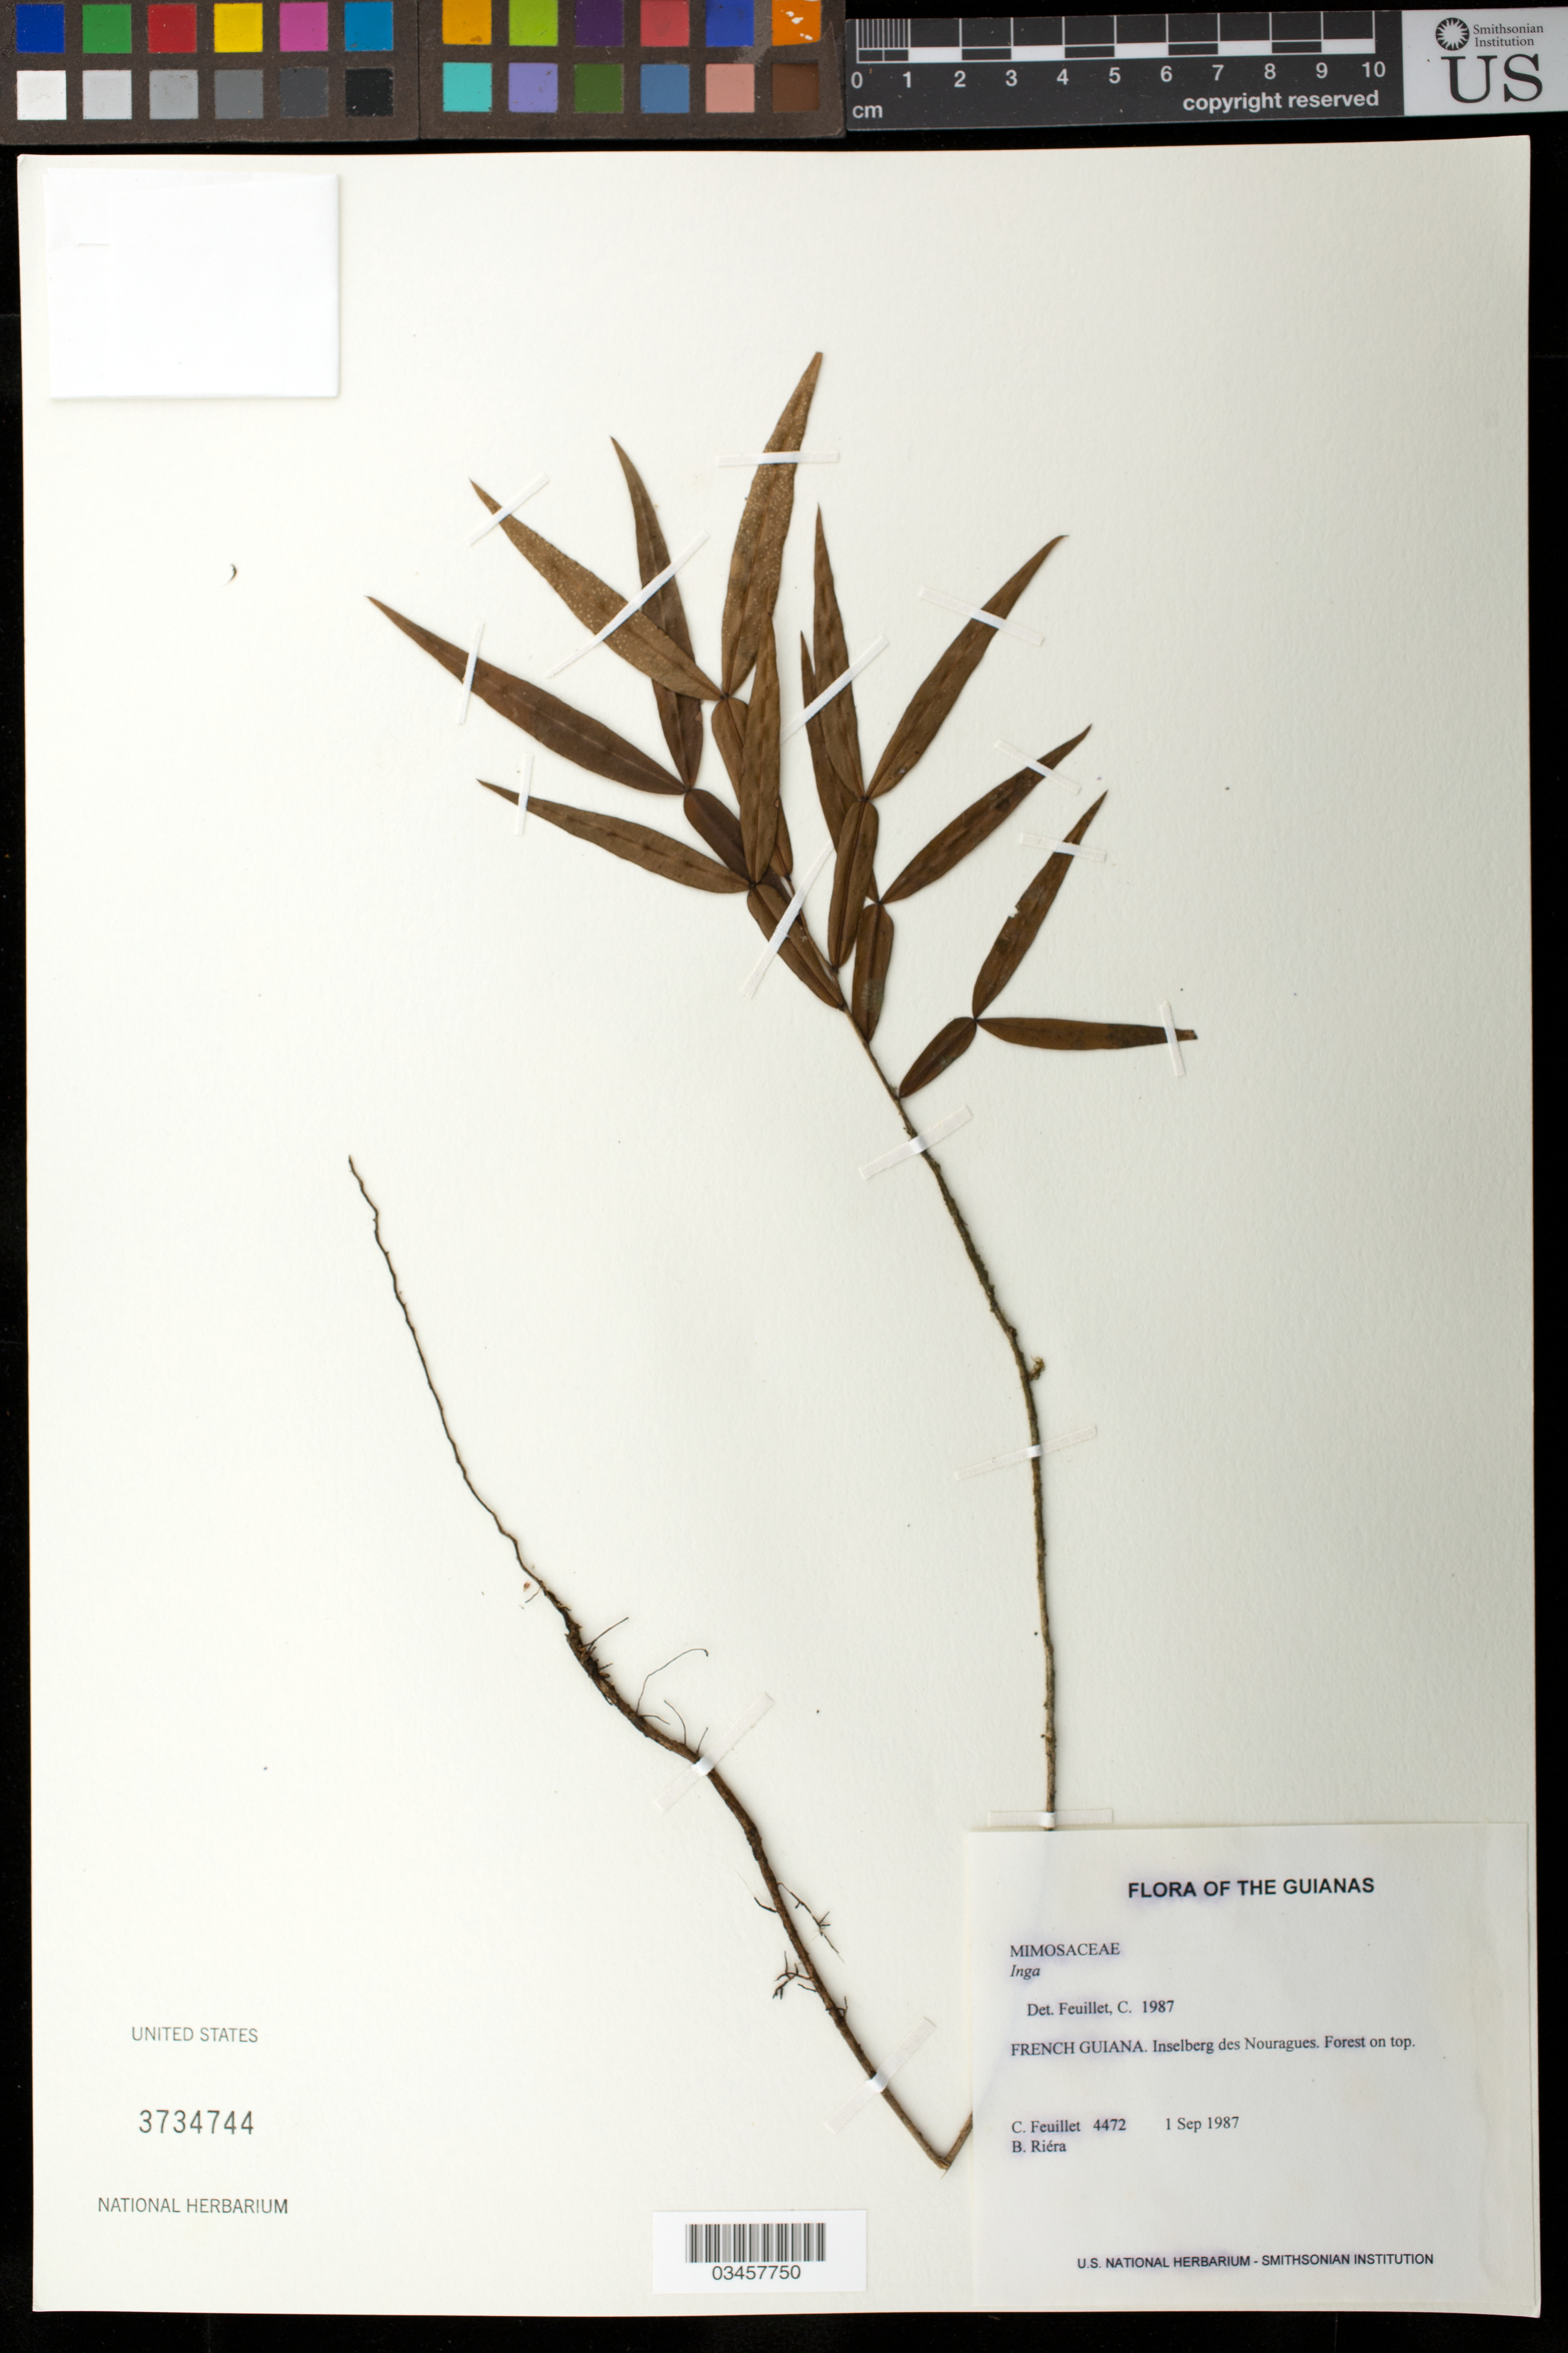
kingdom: Plantae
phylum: Tracheophyta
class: Magnoliopsida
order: Fabales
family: Fabaceae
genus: Inga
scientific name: Inga sp.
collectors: C. Feuillet & B. Riéra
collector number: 4472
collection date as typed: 1 Sep 1987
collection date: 1987-09-01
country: French Guiana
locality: Inselberg des Nouragues.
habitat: Forest on top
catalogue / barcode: US 3734744